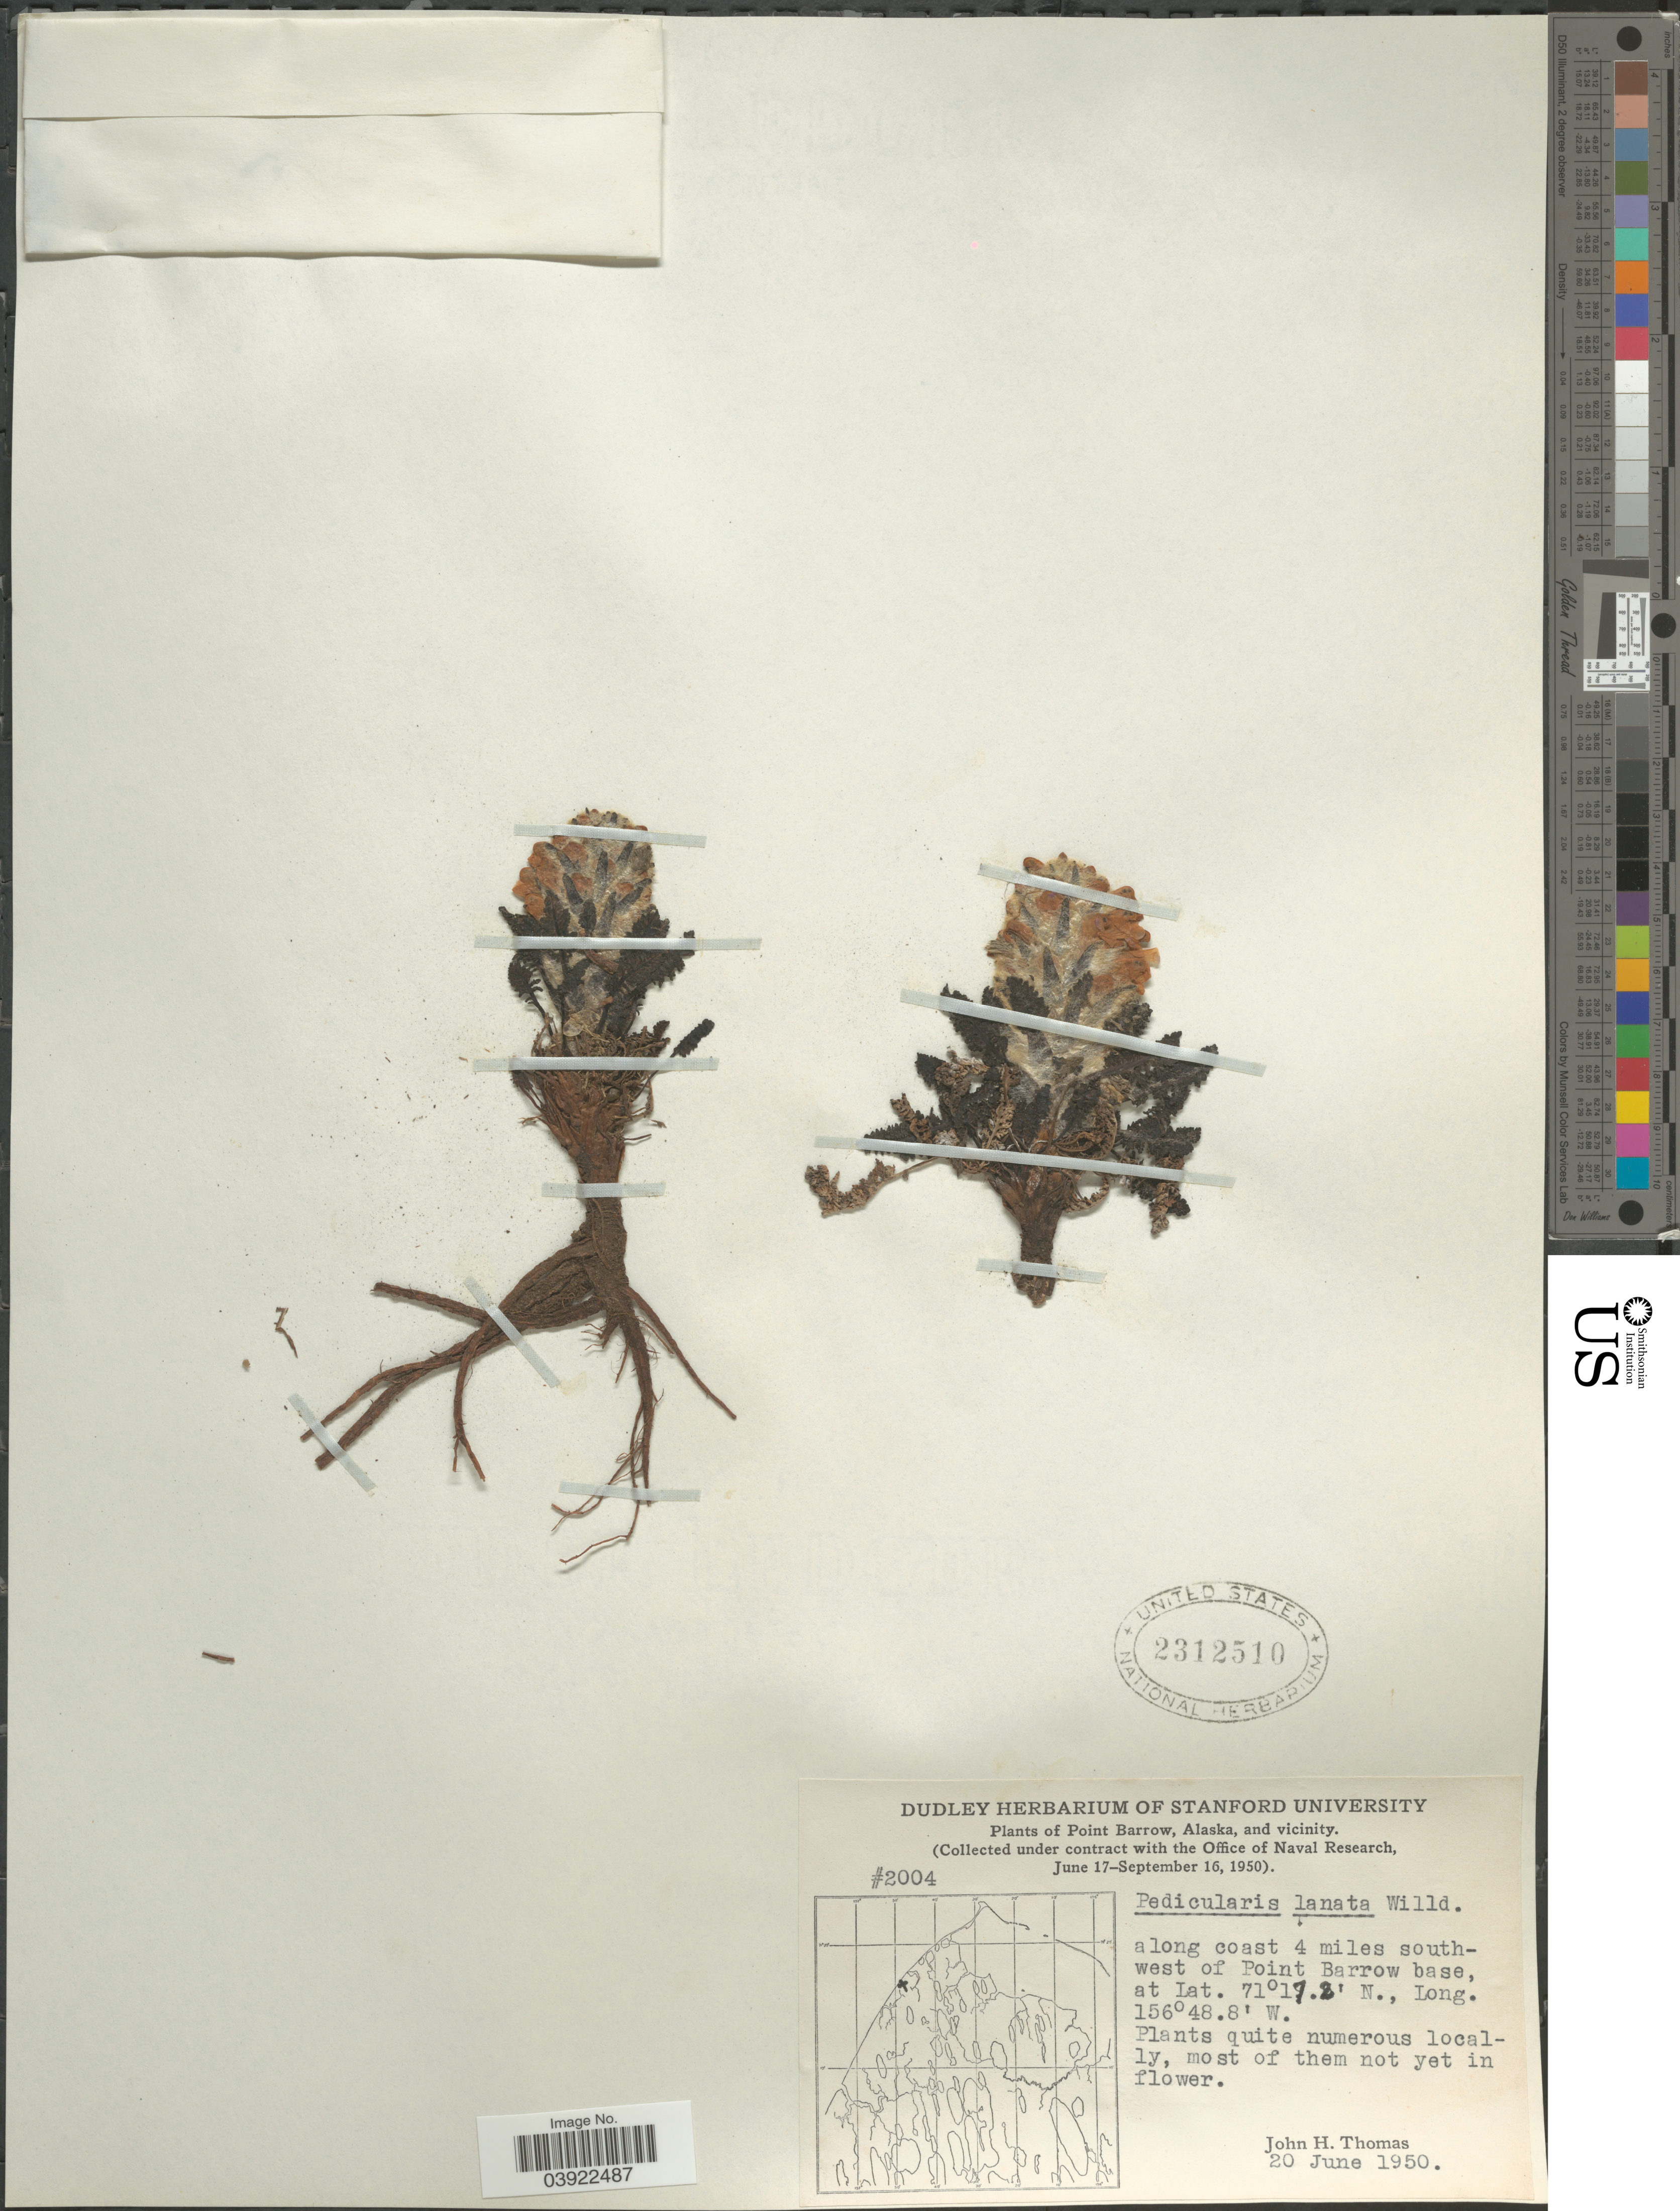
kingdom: Plantae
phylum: Tracheophyta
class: Magnoliopsida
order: Lamiales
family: Orobanchaceae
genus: Pedicularis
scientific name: Pedicularis lanata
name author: Willd. ex Cham. & Schltdl.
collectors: J. H. Thomas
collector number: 2004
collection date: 1950-06-20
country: United States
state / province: Alaska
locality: Point Barrow and vicinity. Along coast 4 miles south-west of Point Barrow base.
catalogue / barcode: US 2312510